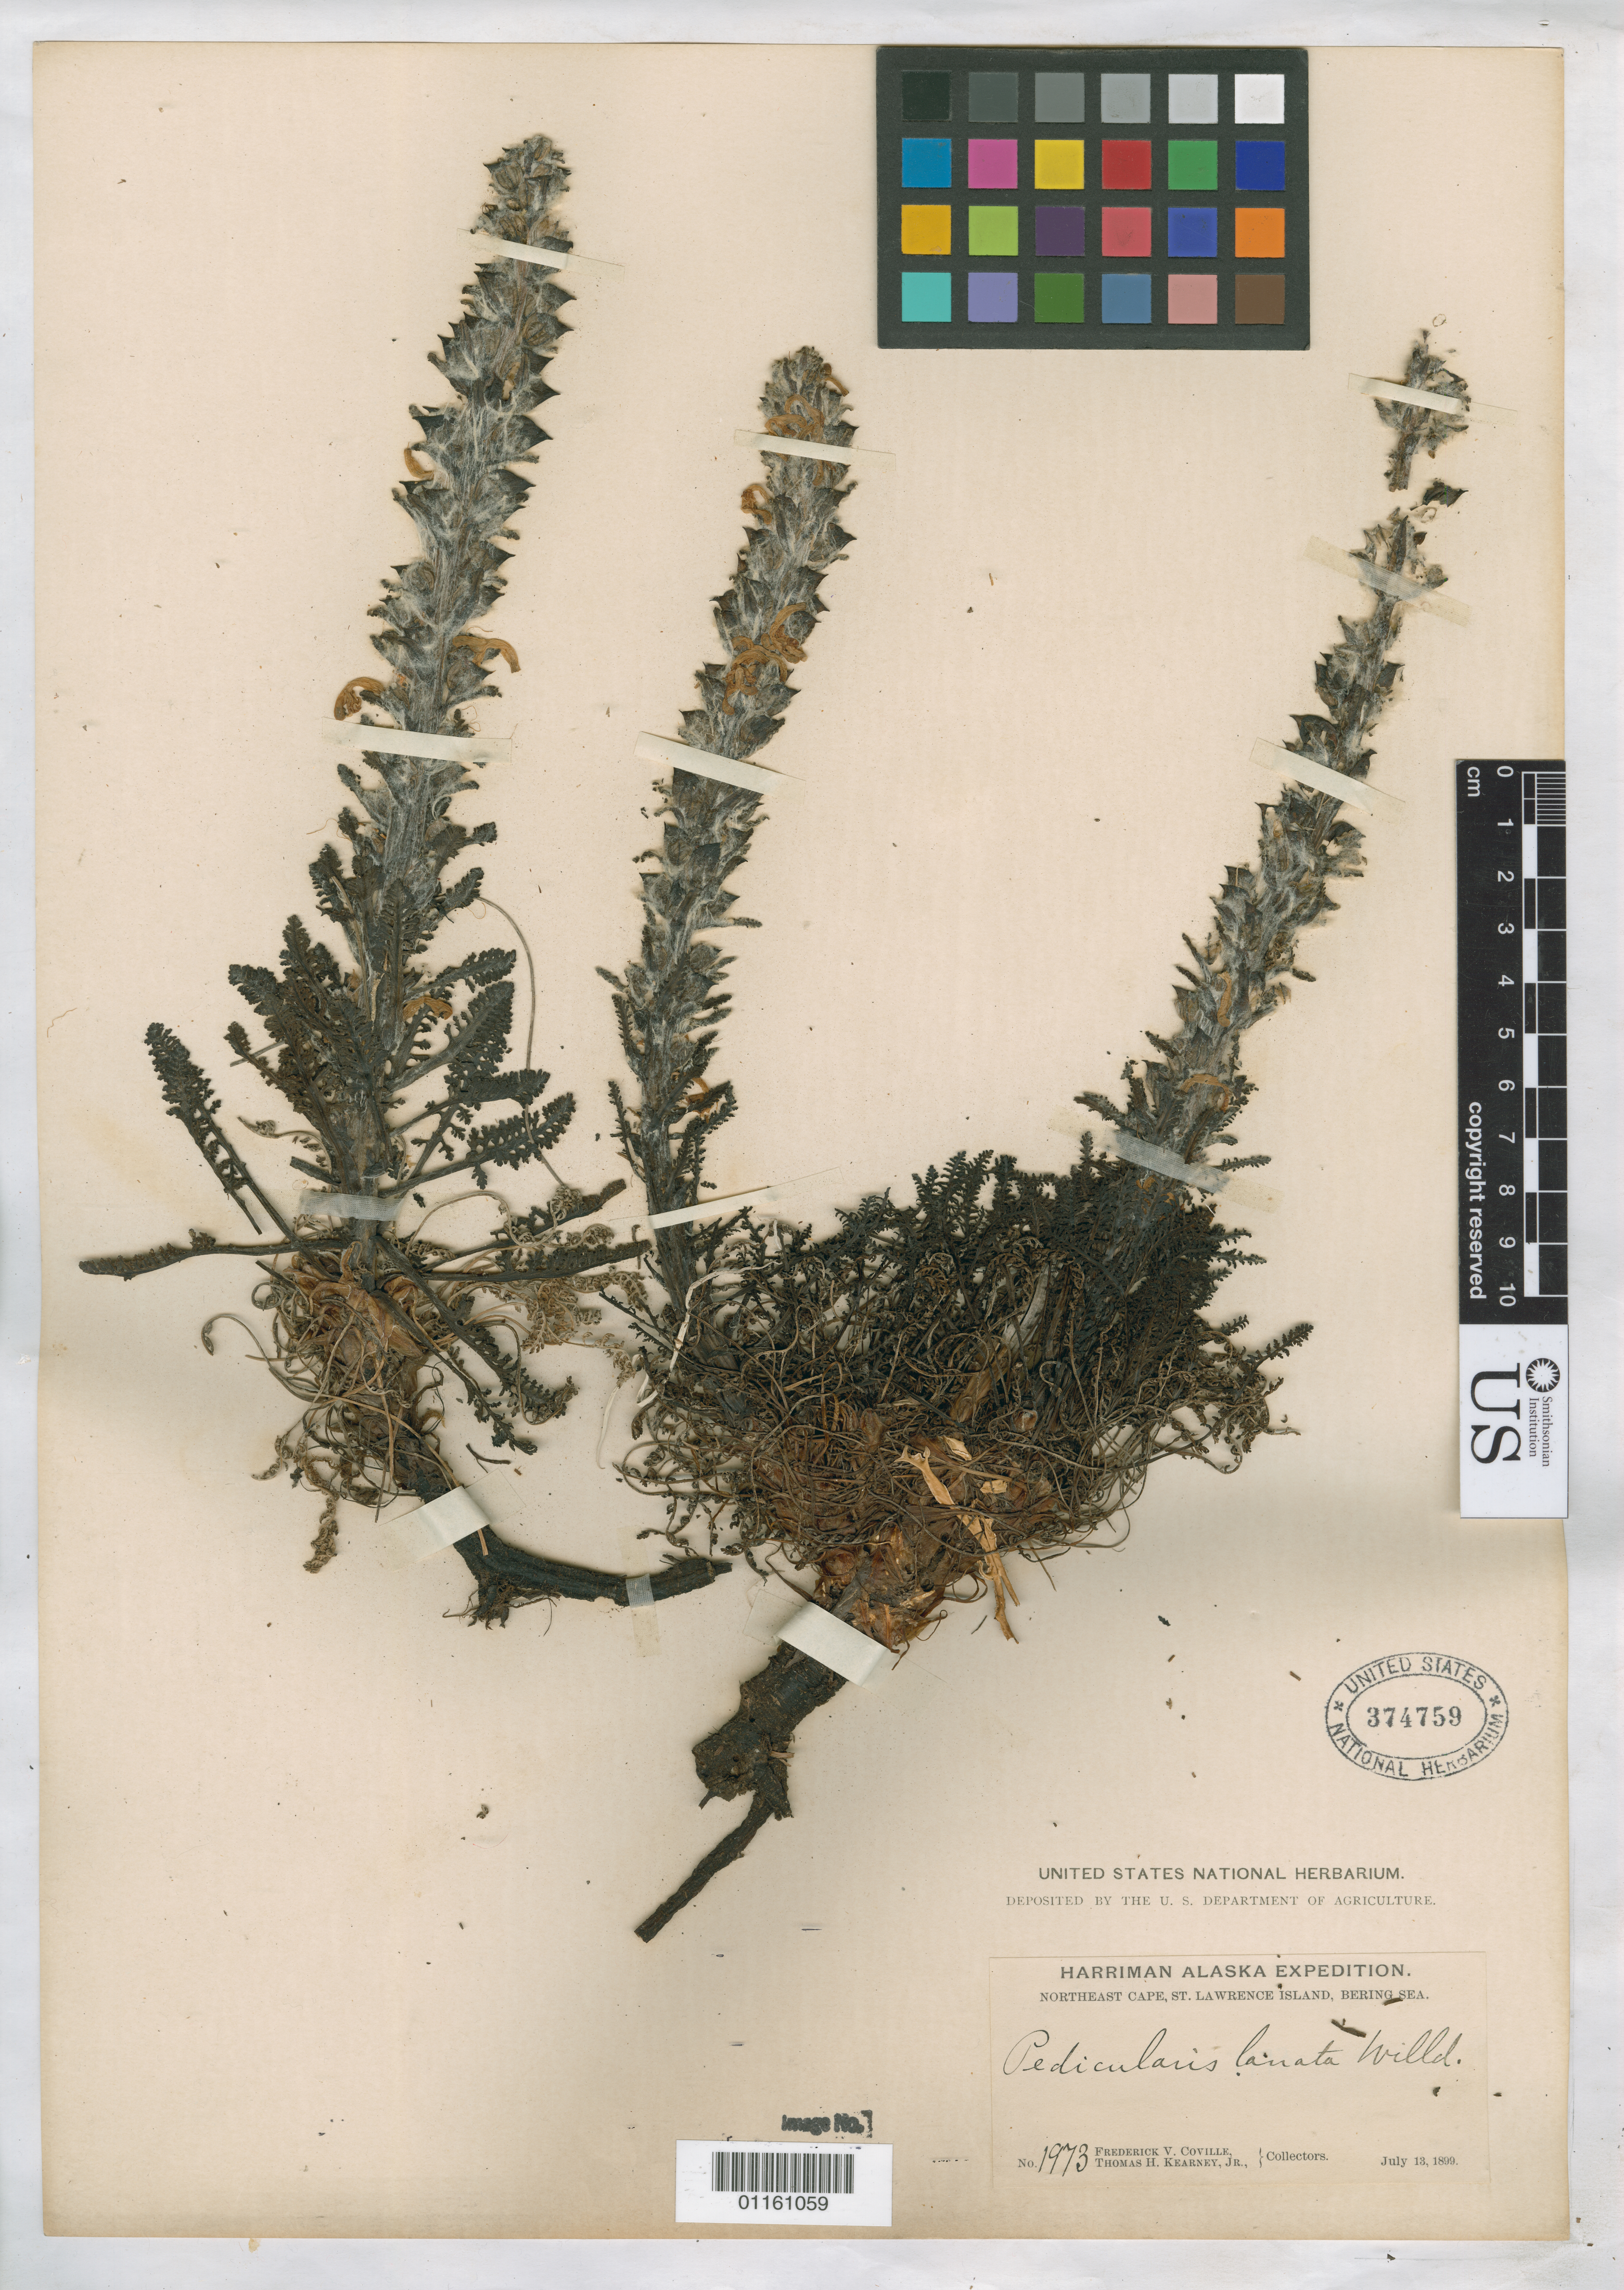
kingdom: Plantae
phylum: Tracheophyta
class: Magnoliopsida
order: Lamiales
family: Orobanchaceae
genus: Pedicularis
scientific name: Pedicularis lanata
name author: Willd. ex Cham. & Schltdl.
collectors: F. V. Coville & T. H. Kearney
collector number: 1973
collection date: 1899-07-13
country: United States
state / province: Alaska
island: St. Lawrence Island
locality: Northeast Cape, St. Lawrence Island, Bering Sea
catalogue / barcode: US 374759